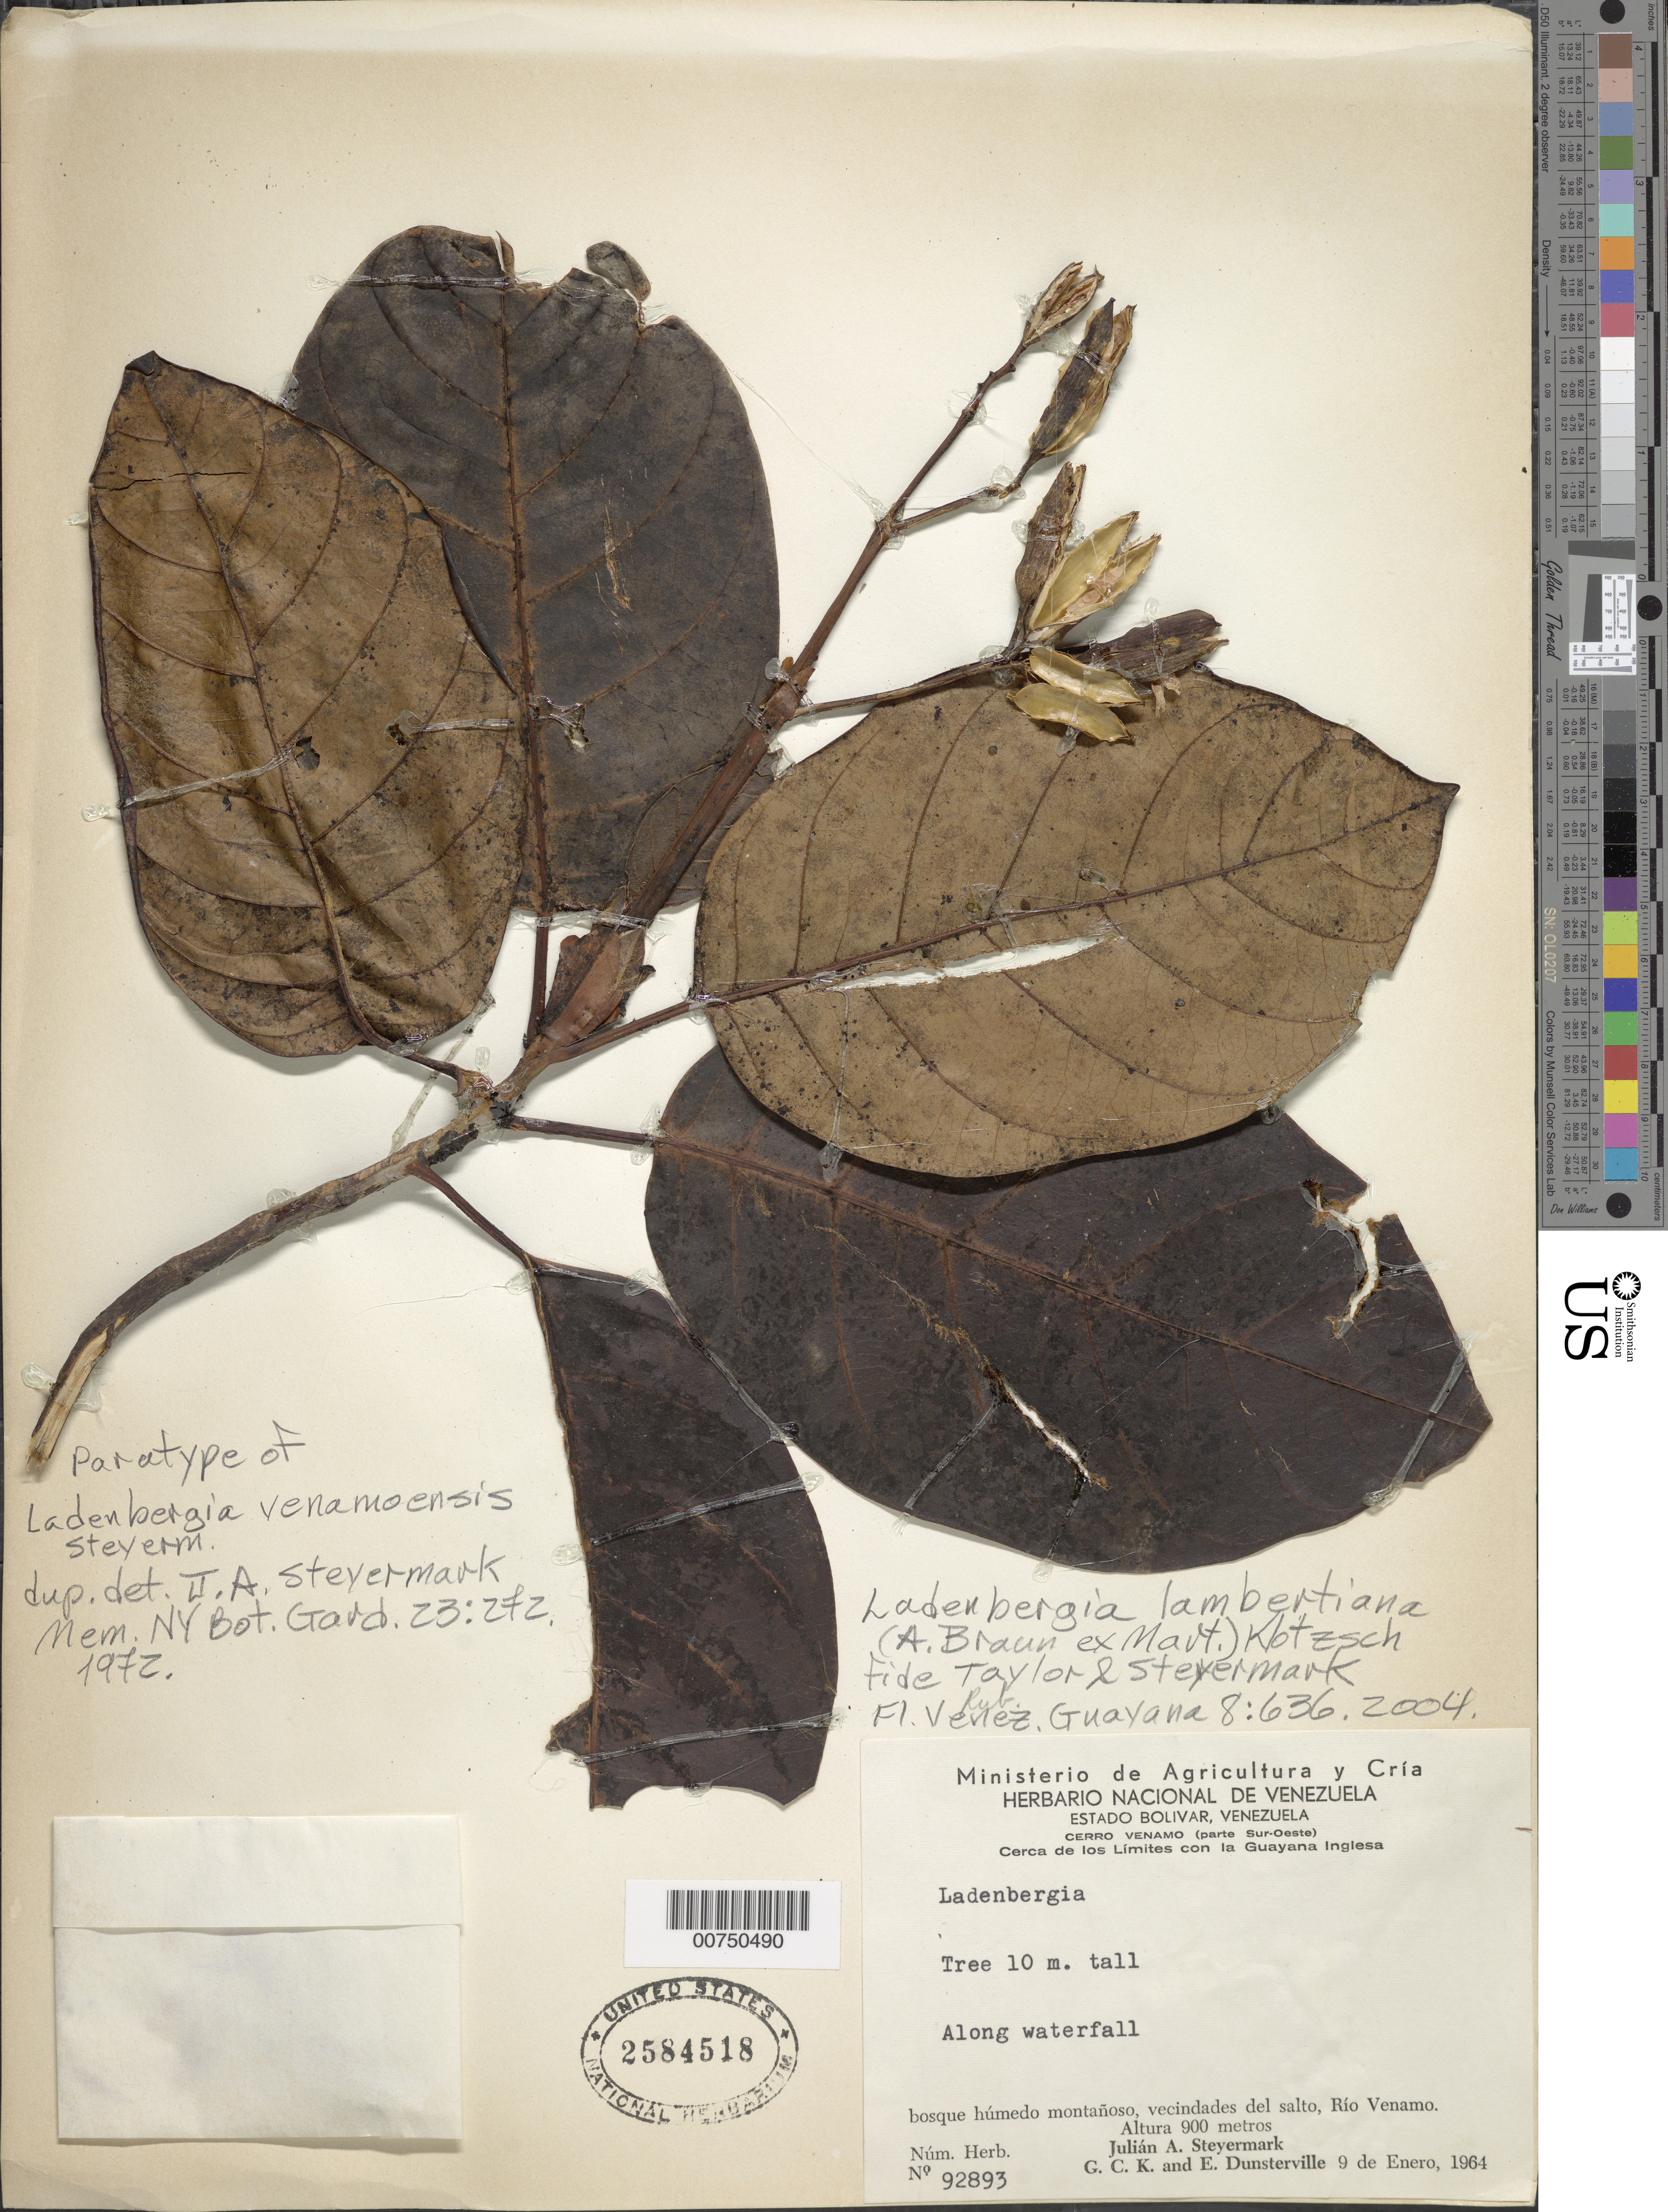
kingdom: Plantae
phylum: Tracheophyta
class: Magnoliopsida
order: Gentianales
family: Rubiaceae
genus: Ladenbergia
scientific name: Ladenbergia sp.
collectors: J. Steyermark, G. C. K. Dunsterville & E. Dunsterville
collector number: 92893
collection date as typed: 9-Jan-64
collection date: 1964-01-09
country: Venezuela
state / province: Bolívar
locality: Cerro Venamo (parte Sur-Oeste), Río Venamo, vecindades del salto, cerca de los límites con la Guayana Inglesa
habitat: Bosque humedo montanoso; along waterfall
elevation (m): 900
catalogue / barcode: US 2584518